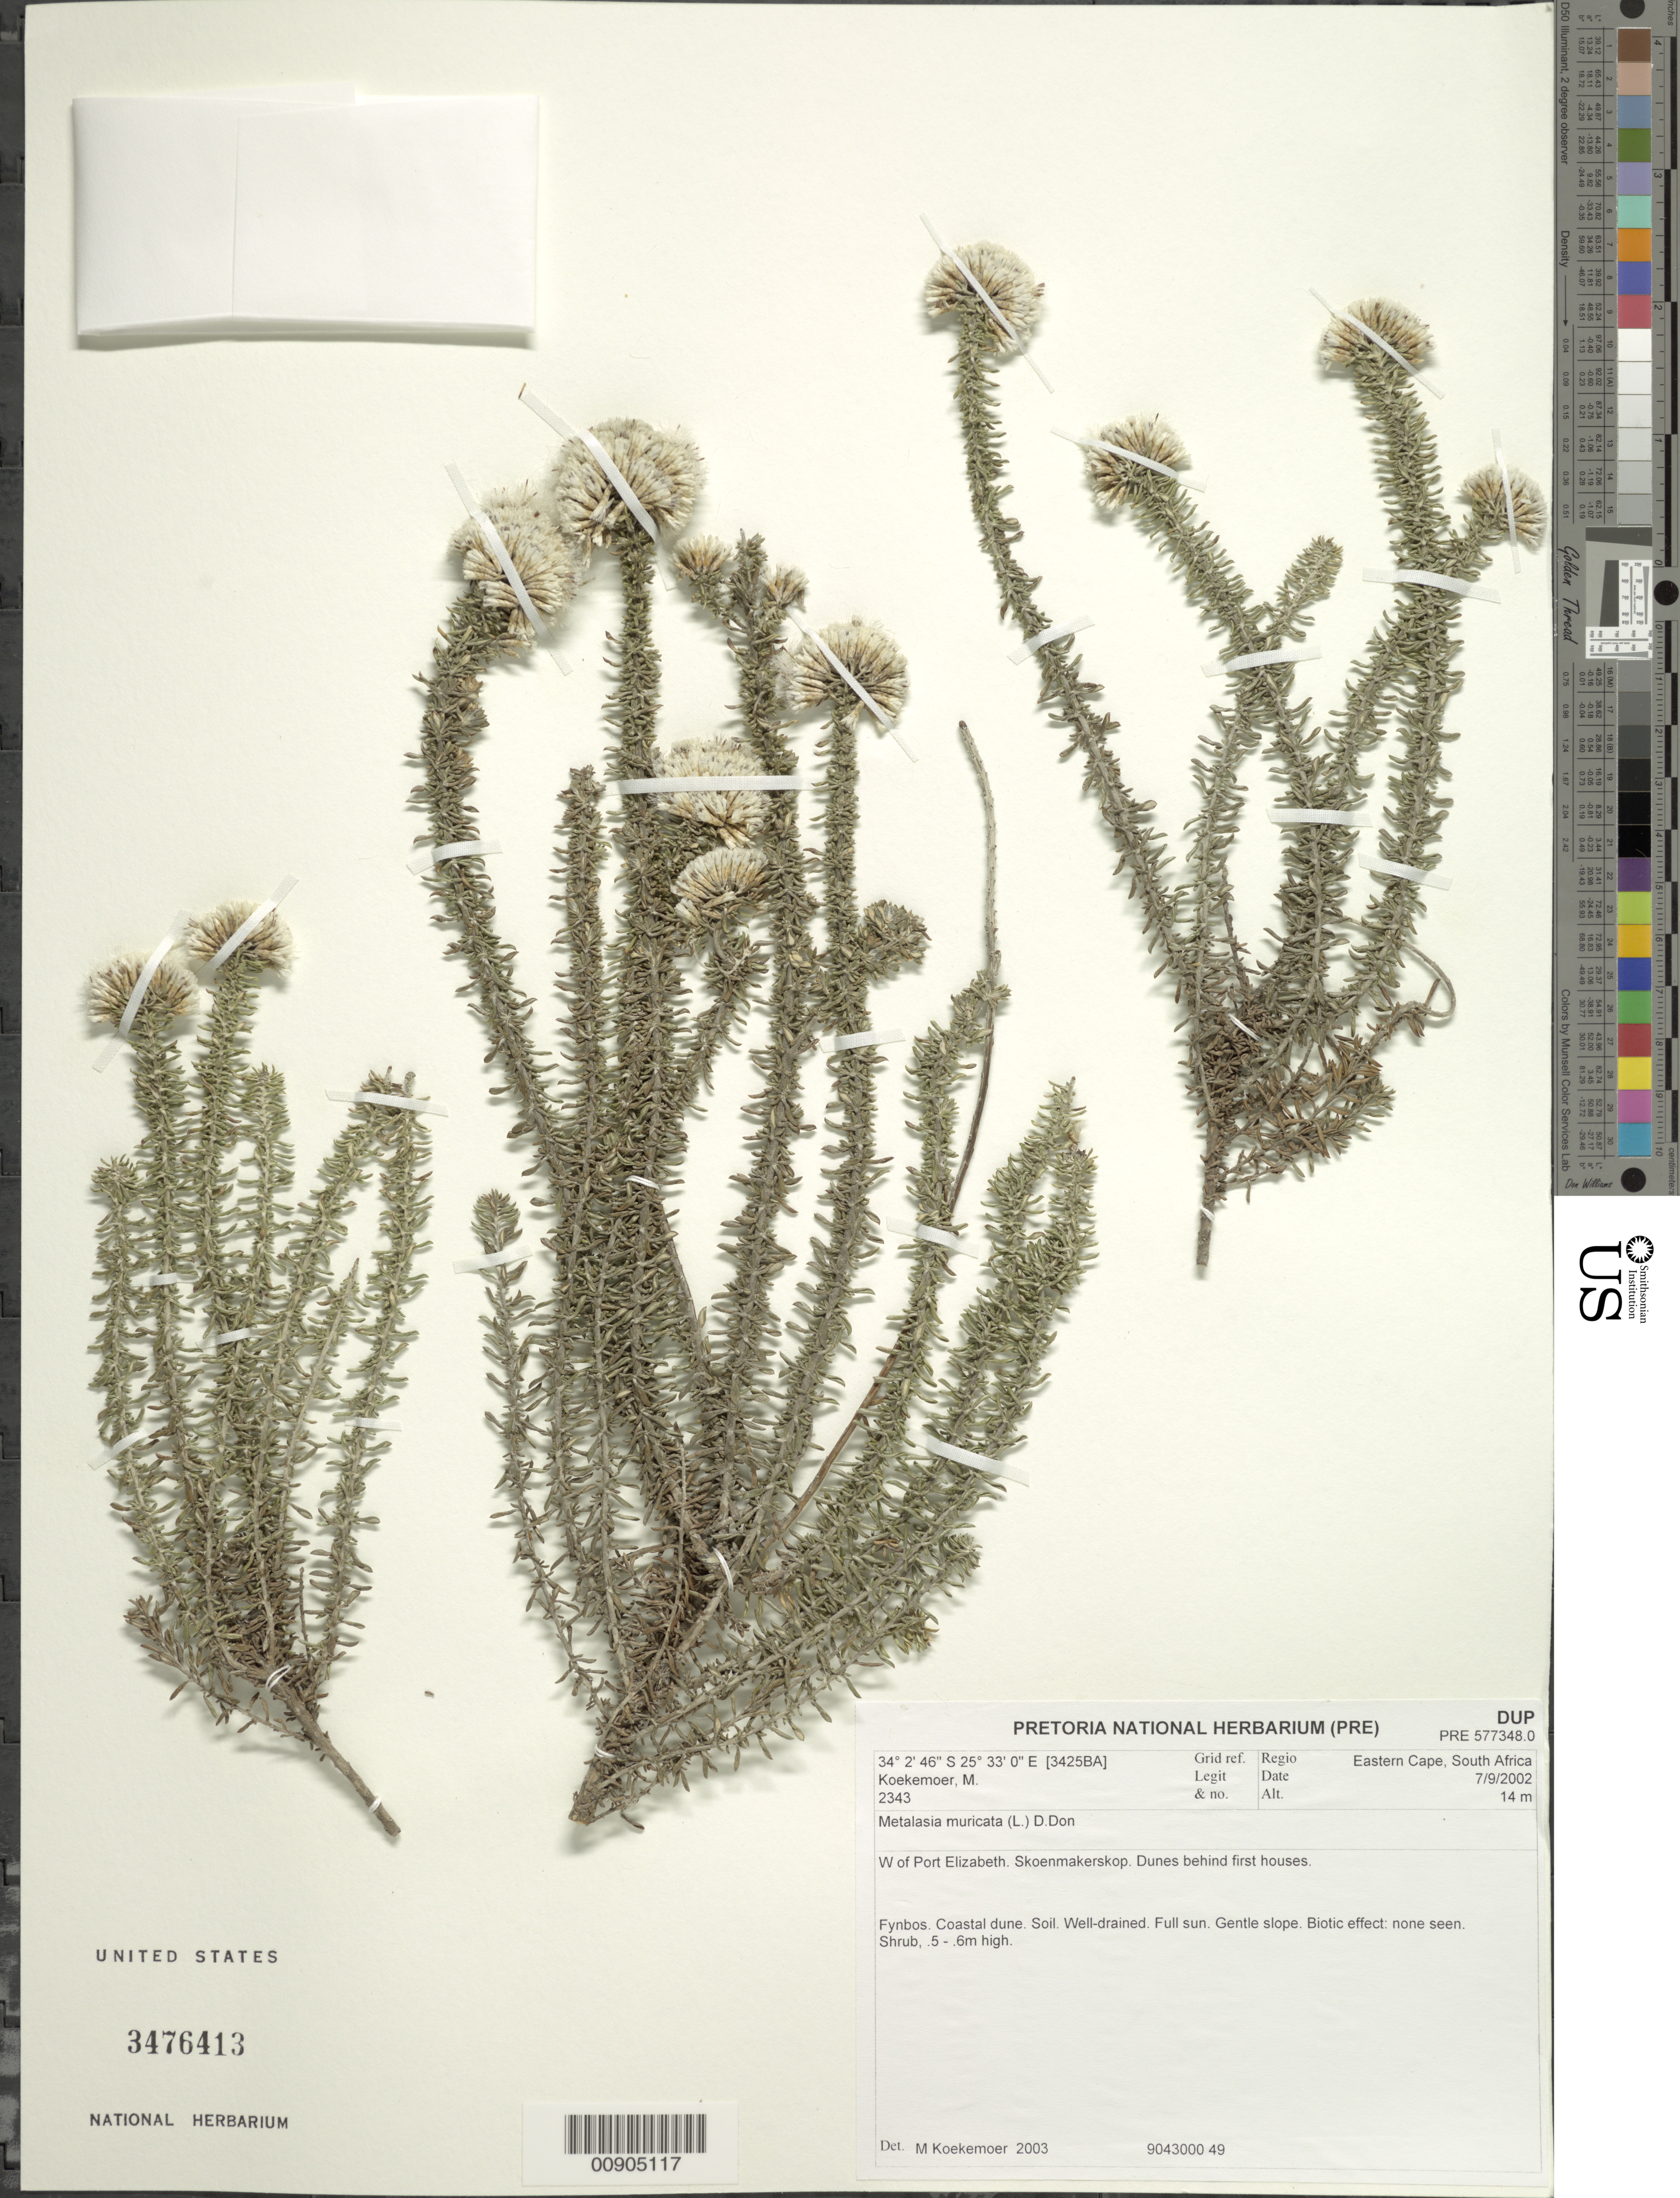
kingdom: Plantae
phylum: Tracheophyta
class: Magnoliopsida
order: Asterales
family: Asteraceae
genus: Metalasia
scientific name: Metalasia muricata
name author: (L.) D. Don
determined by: Koekemoer, M.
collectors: M. Koekemoer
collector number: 2343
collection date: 2002-09-07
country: South Africa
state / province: Eastern Cape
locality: W of Port Elizabeth, Skoenmakerskop, dunes behind first houses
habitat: Fynbos, coastal dune, sand, well-drained, full sun, gentle slope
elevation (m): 14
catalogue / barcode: US 3476413